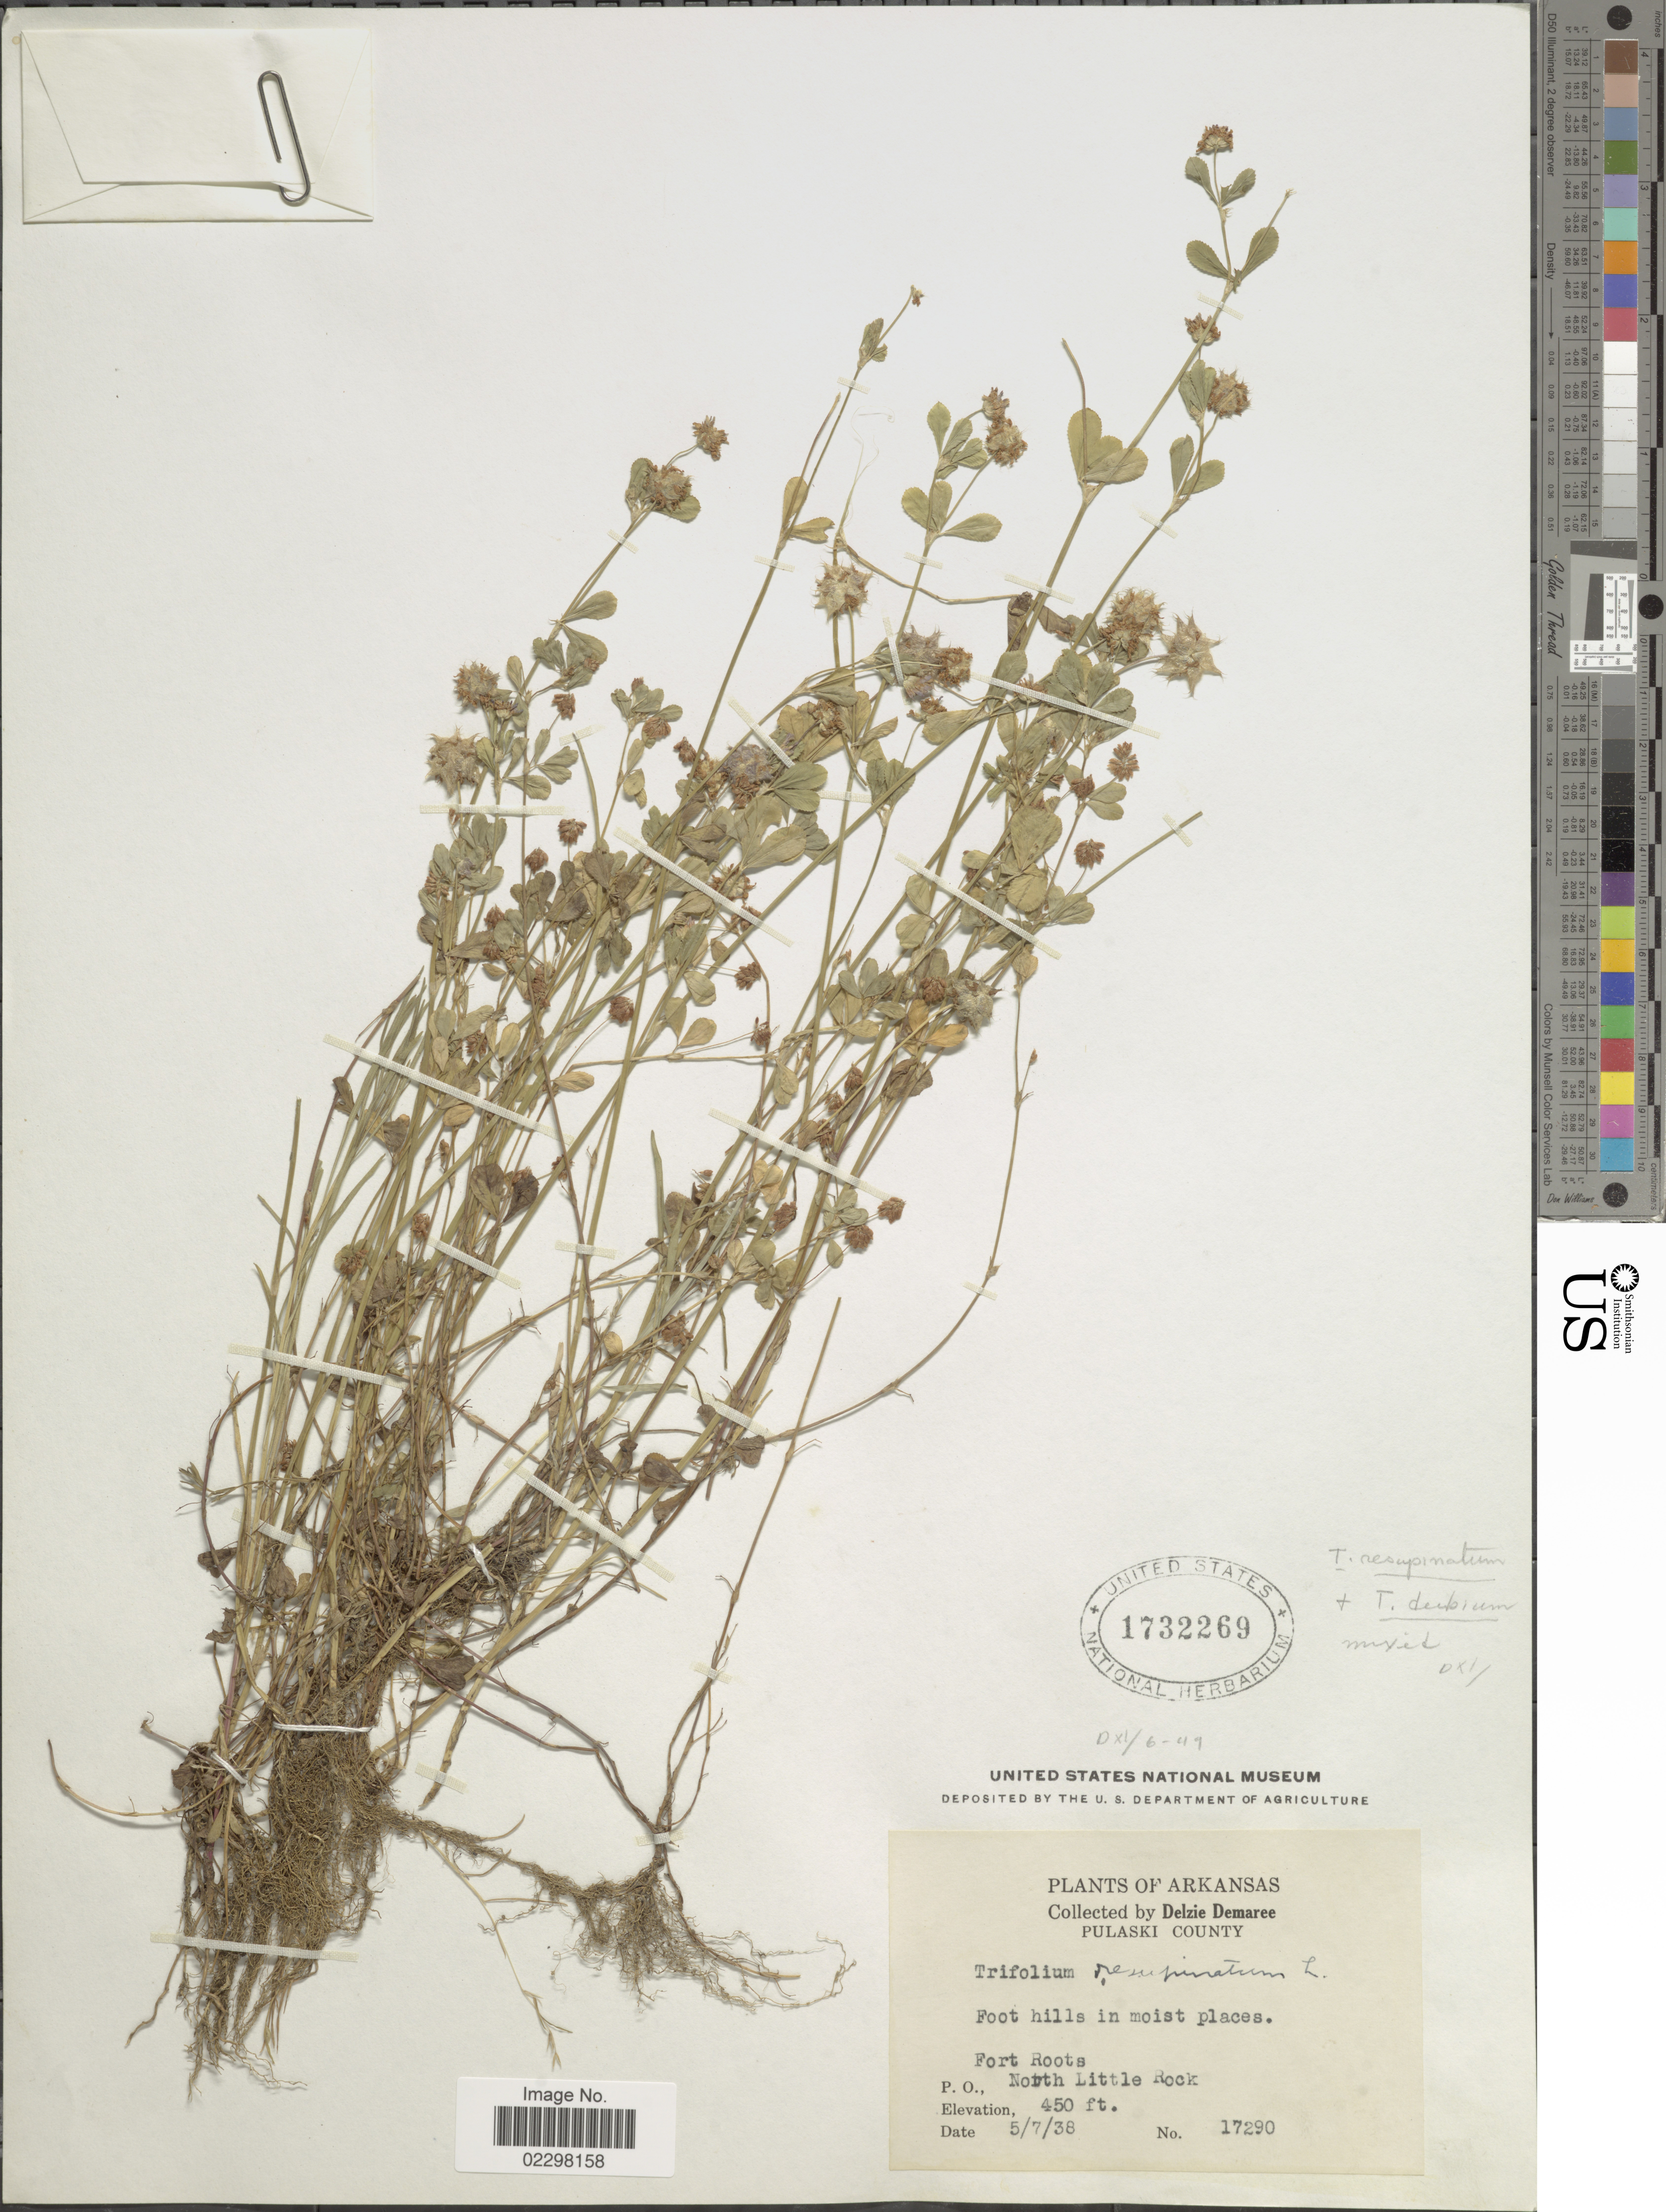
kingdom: Plantae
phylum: Tracheophyta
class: Magnoliopsida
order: Fabales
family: Fabaceae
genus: Trifolium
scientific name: Trifolium resupinatum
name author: L.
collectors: D. Demaree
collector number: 17290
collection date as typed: Transcribed d/m/y: 7/5/38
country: United States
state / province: Arkansas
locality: Pulaski County, Foot hills in moist places, Fort Roots North Little Rock.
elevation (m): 137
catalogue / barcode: US 1732269